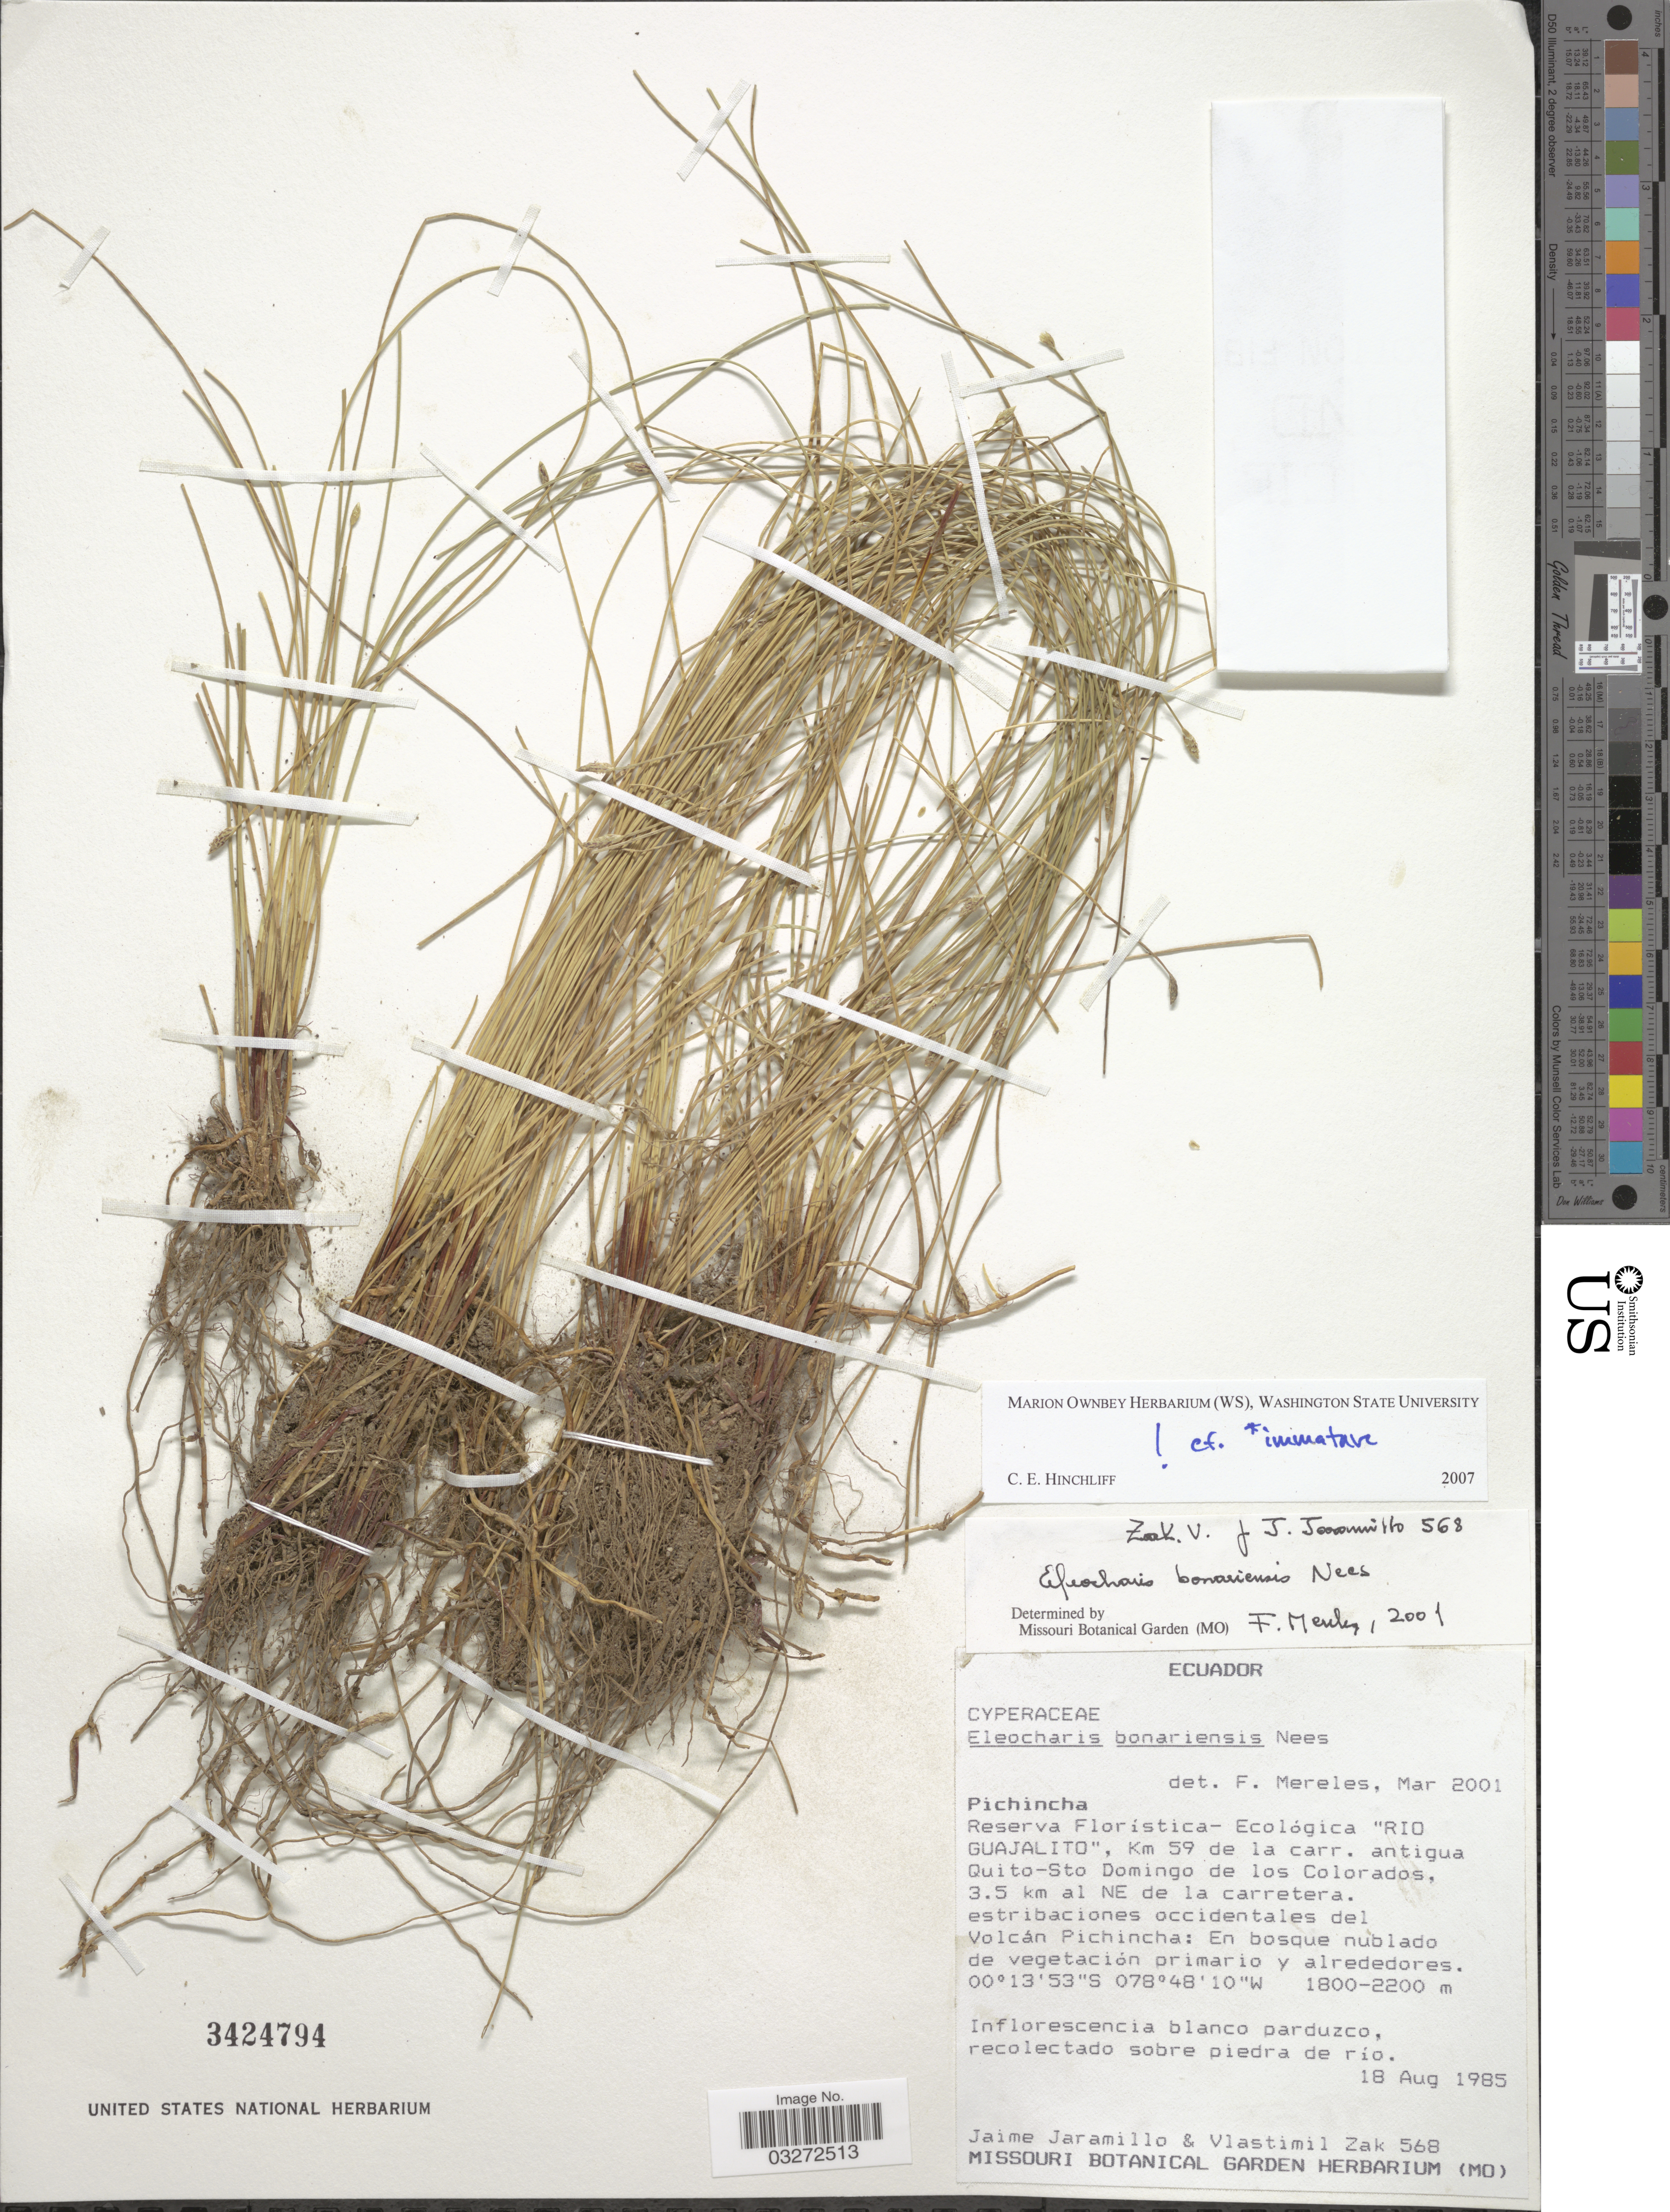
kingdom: Plantae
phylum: Tracheophyta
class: Liliopsida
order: Poales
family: Cyperaceae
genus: Eleocharis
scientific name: Eleocharis bonariensis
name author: Nees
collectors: J. Jaramillo & V. Zak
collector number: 568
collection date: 1985-08-18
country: Ecuador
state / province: Pichincha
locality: Reserva Florística - Ecológica "Rio Guajalito", Km 59 de la carr. antigua Quito-Sto Domingo de los Colorados, 3.5 km al NE de la carretera. estribaciones occidentales del Volcán Pichincha.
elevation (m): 1800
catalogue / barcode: US 3424794